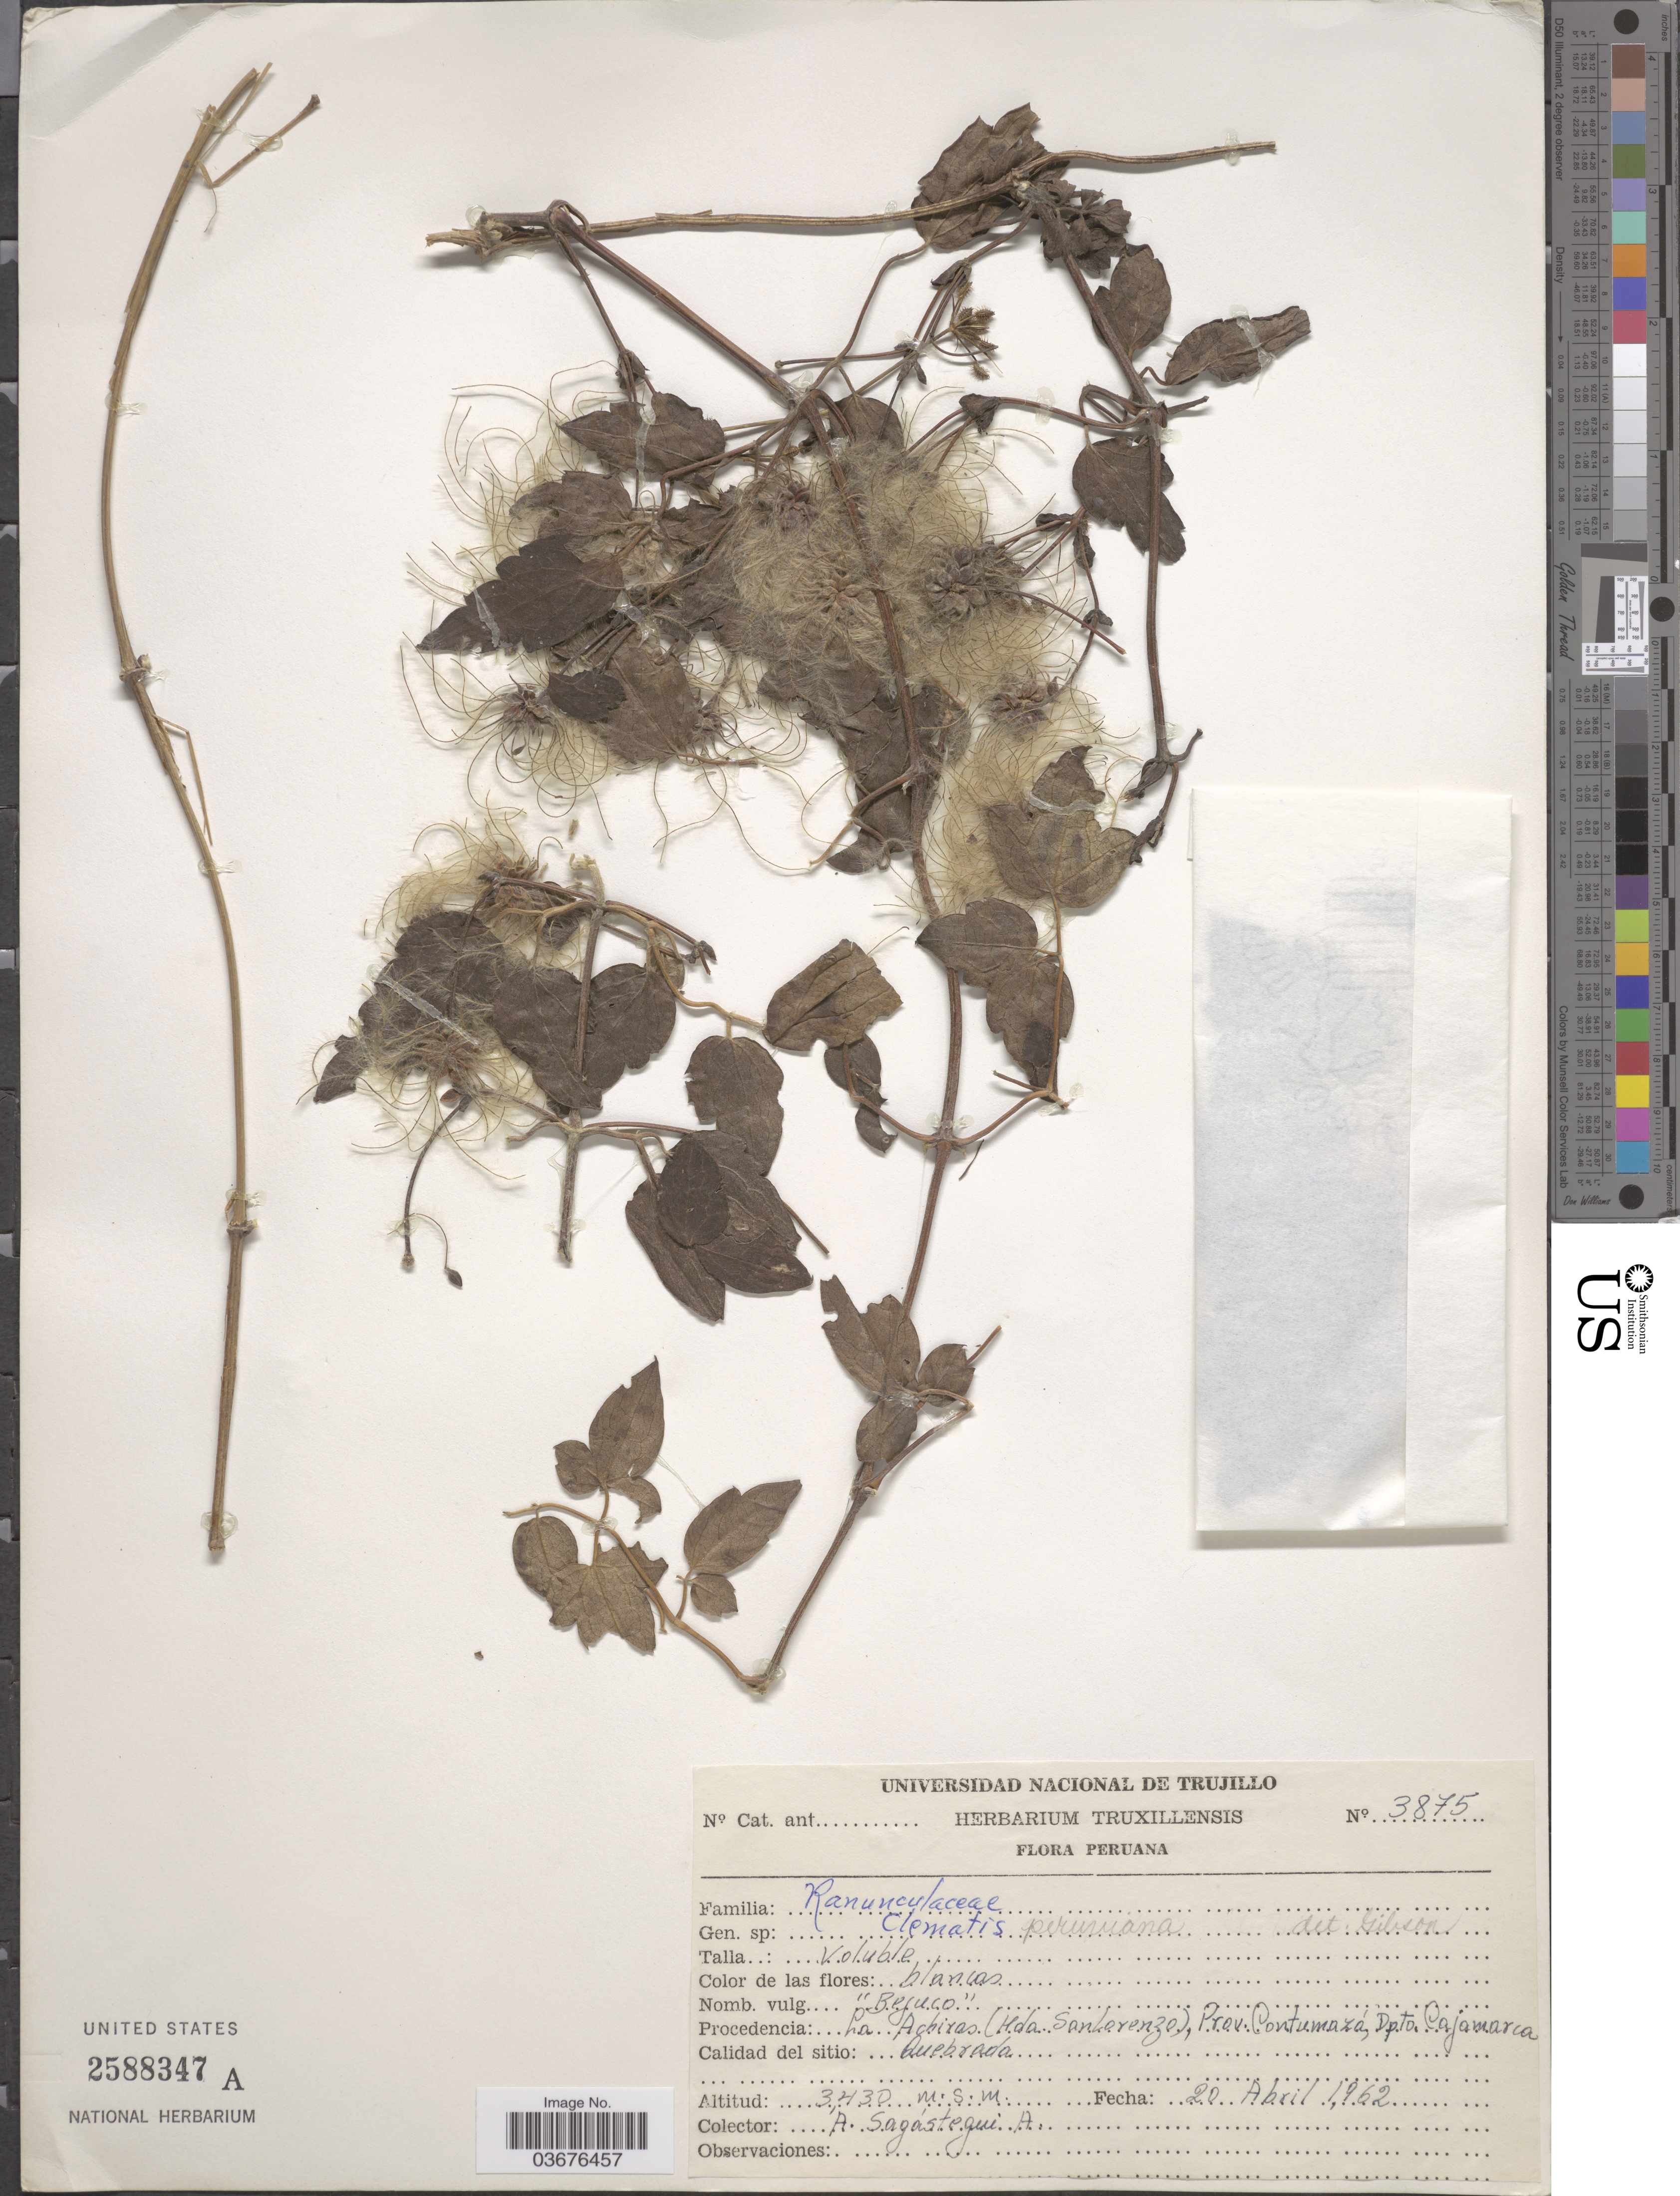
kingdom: Plantae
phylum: Tracheophyta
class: Magnoliopsida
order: Ranunculales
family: Ranunculaceae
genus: Clematis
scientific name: Clematis peruviana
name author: DC.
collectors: A. Sagástegui A.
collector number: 3875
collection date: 1962-04-20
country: Peru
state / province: Cajamarca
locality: La Achiras (Hda. San Lorenzo), Prov. Contumazá, Dpto. Cajamarca.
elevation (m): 3430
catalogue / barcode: US 2588347A